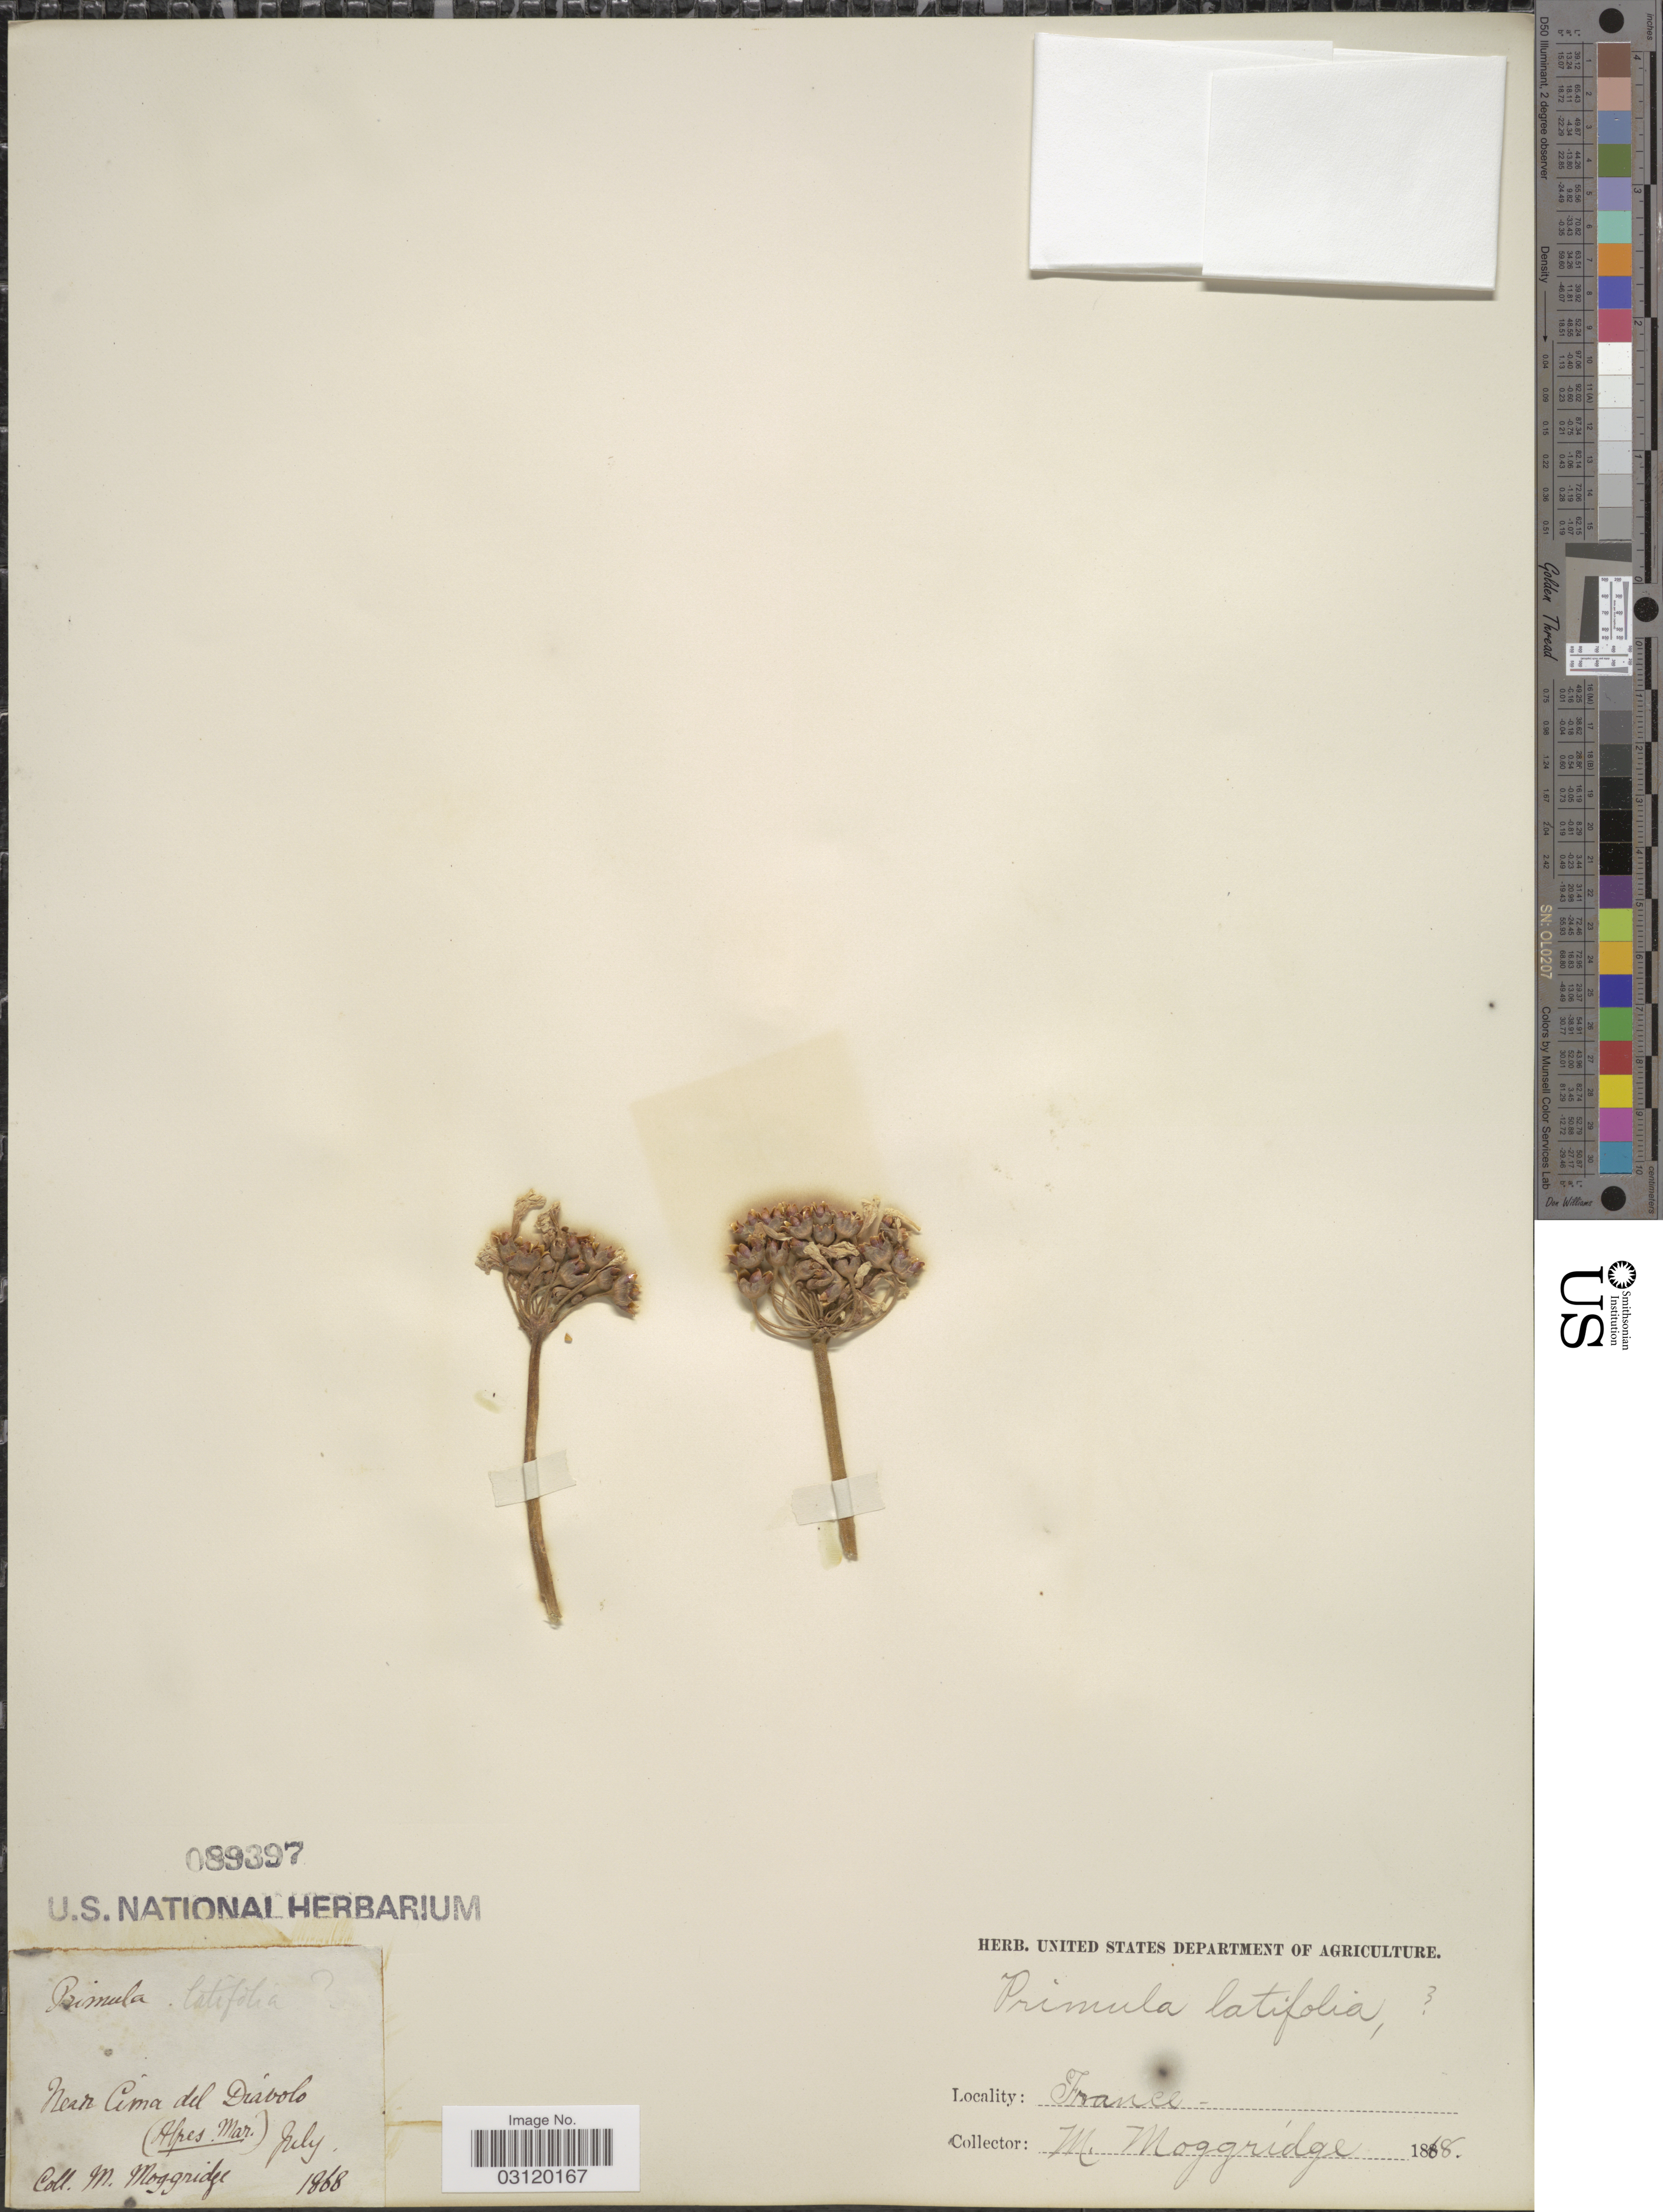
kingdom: Plantae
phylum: Tracheophyta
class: Magnoliopsida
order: Ericales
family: Primulaceae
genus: Primula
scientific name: Primula latifolia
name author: Lapeyr.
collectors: M. Moggridge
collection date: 1868-07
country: France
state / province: Provence-Alpes-Côte d'Azur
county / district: Alpes-Maritimes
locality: Near Cima del Diavolo (Alpes Mar).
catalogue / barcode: US 89397